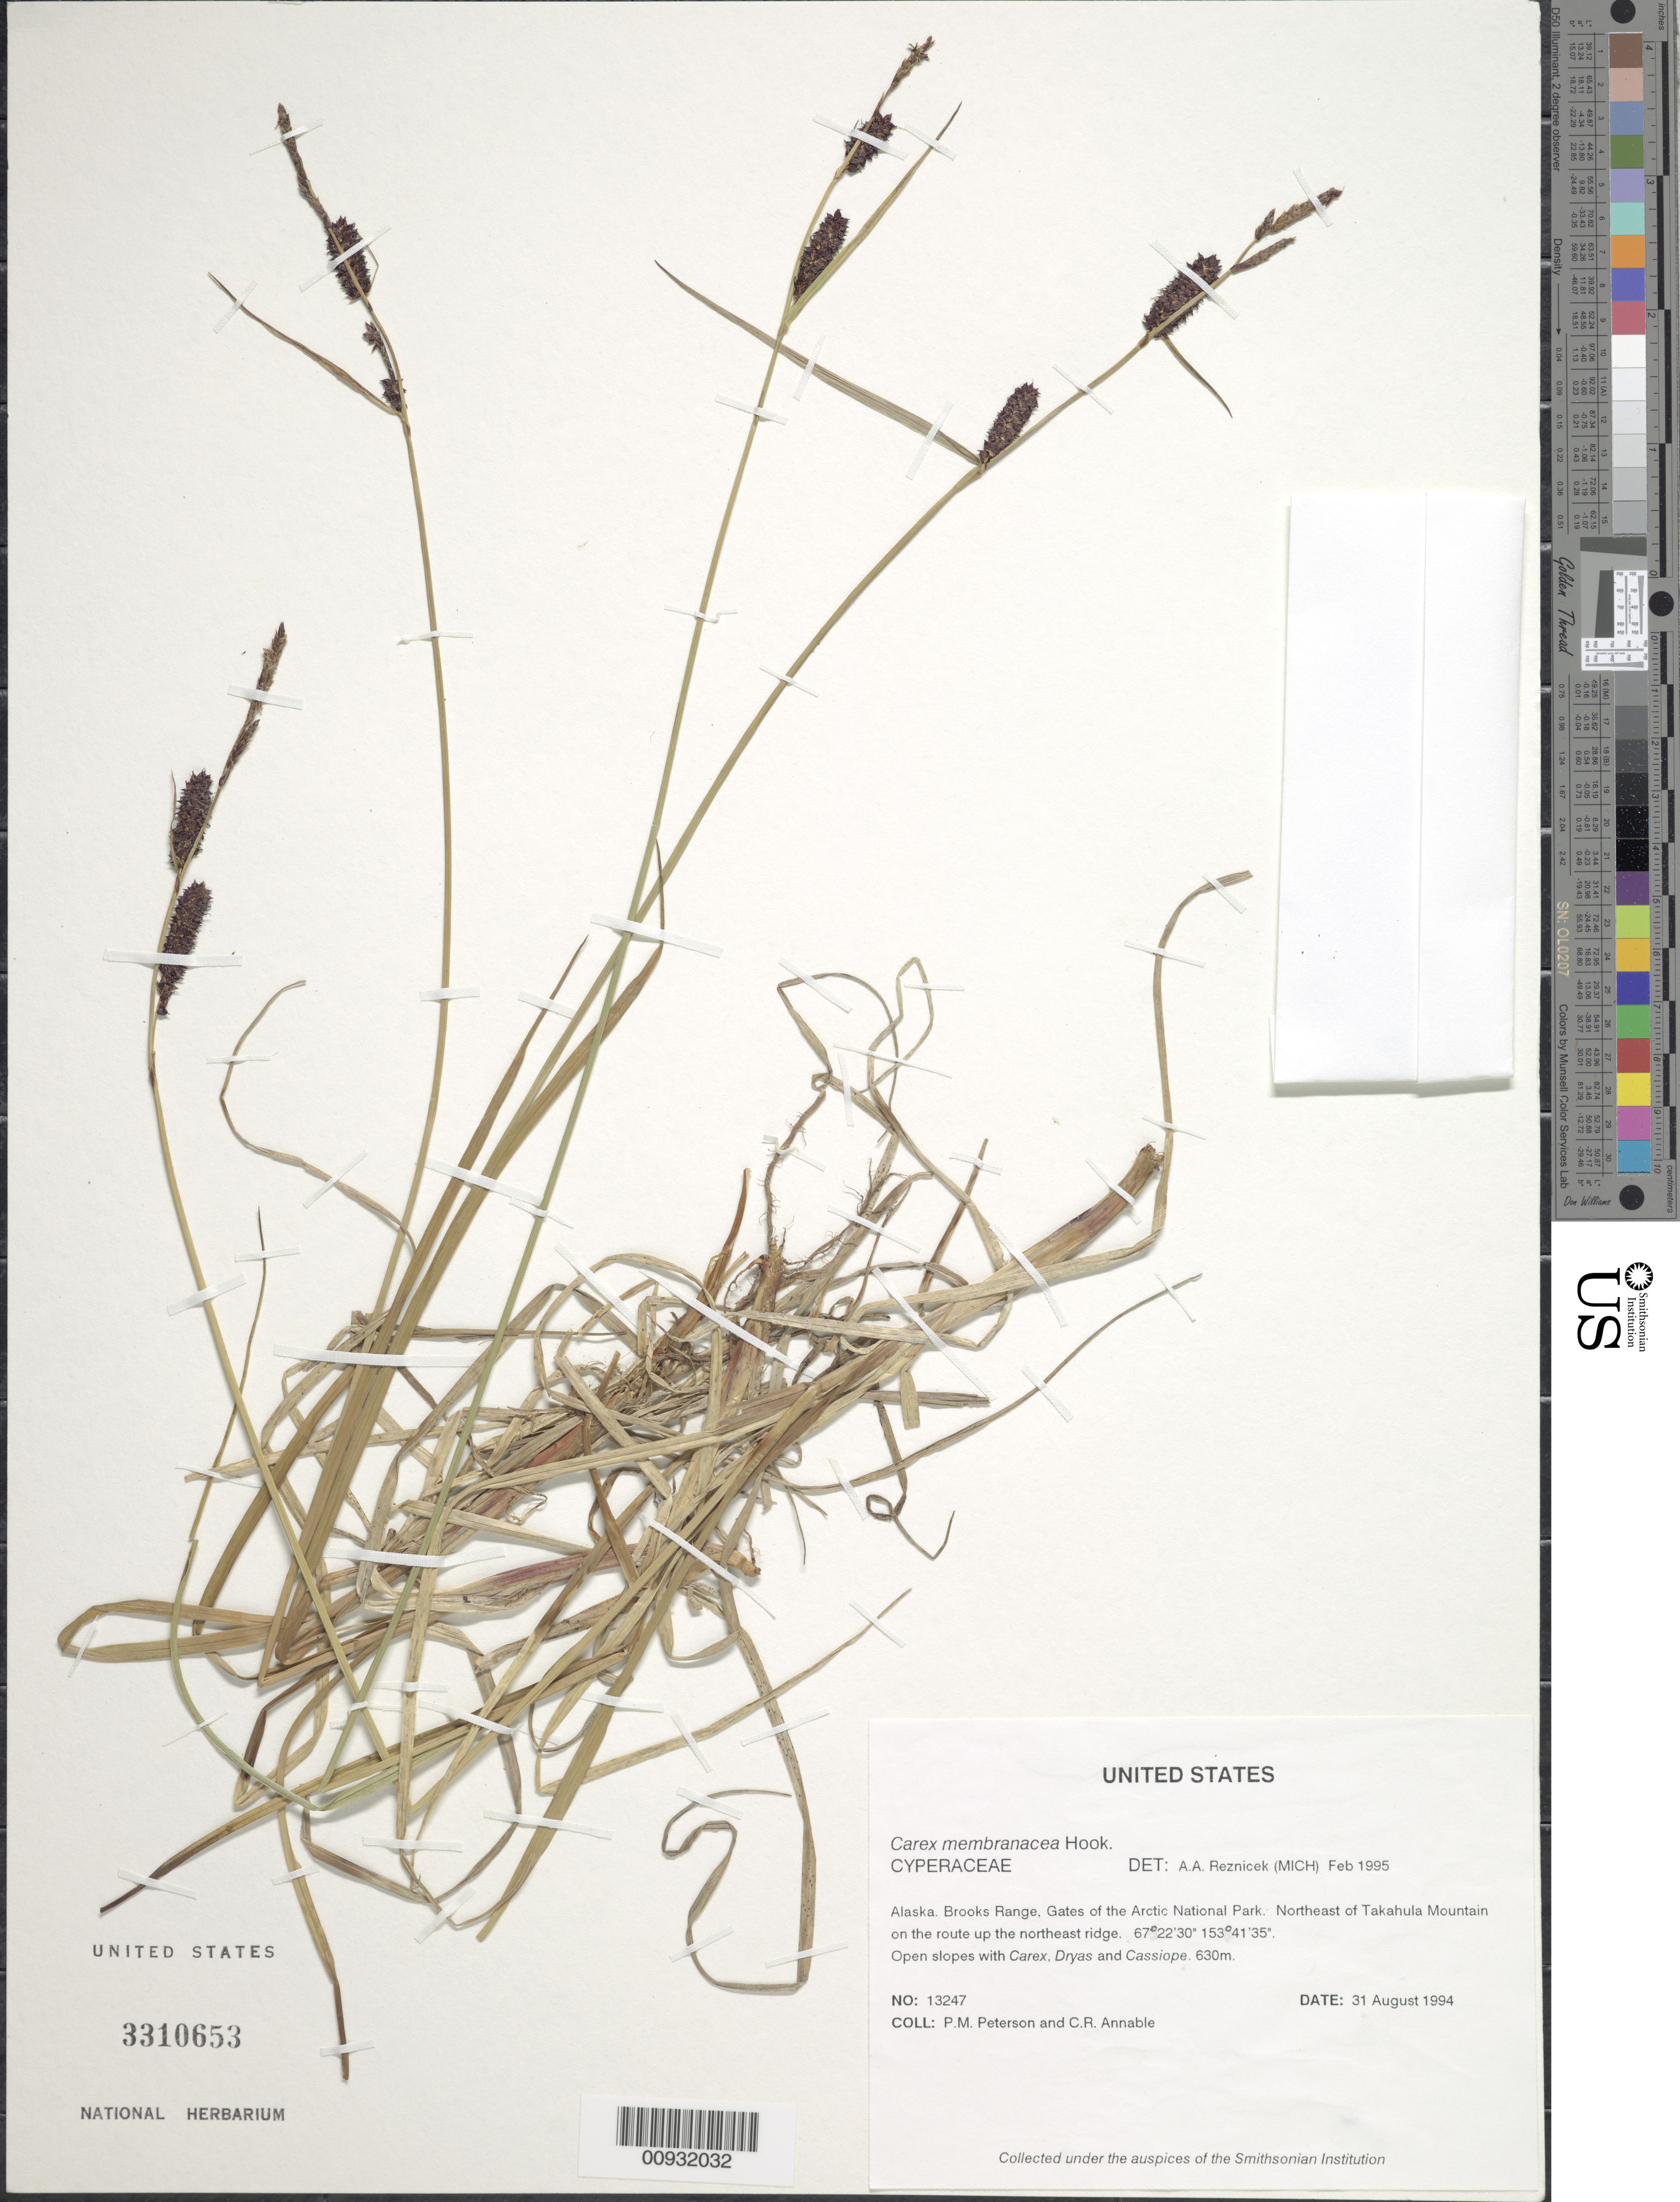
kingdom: Plantae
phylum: Tracheophyta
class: Liliopsida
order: Poales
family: Cyperaceae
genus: Carex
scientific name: Carex membranacea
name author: Hook.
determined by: Reznicek, A. A.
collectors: P. M. Peterson & C. R. Annable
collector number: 13247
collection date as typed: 31 Aug 1994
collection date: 1994-08-31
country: United States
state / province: Alaska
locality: Brooks Range, Gates of the Arctic National Park. Northeast of Takahula Mountain on the route up the northeast ridge.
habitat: Open slopes with {Carex}, {Dryas} and {Cassiope}.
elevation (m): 630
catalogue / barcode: US 3310653